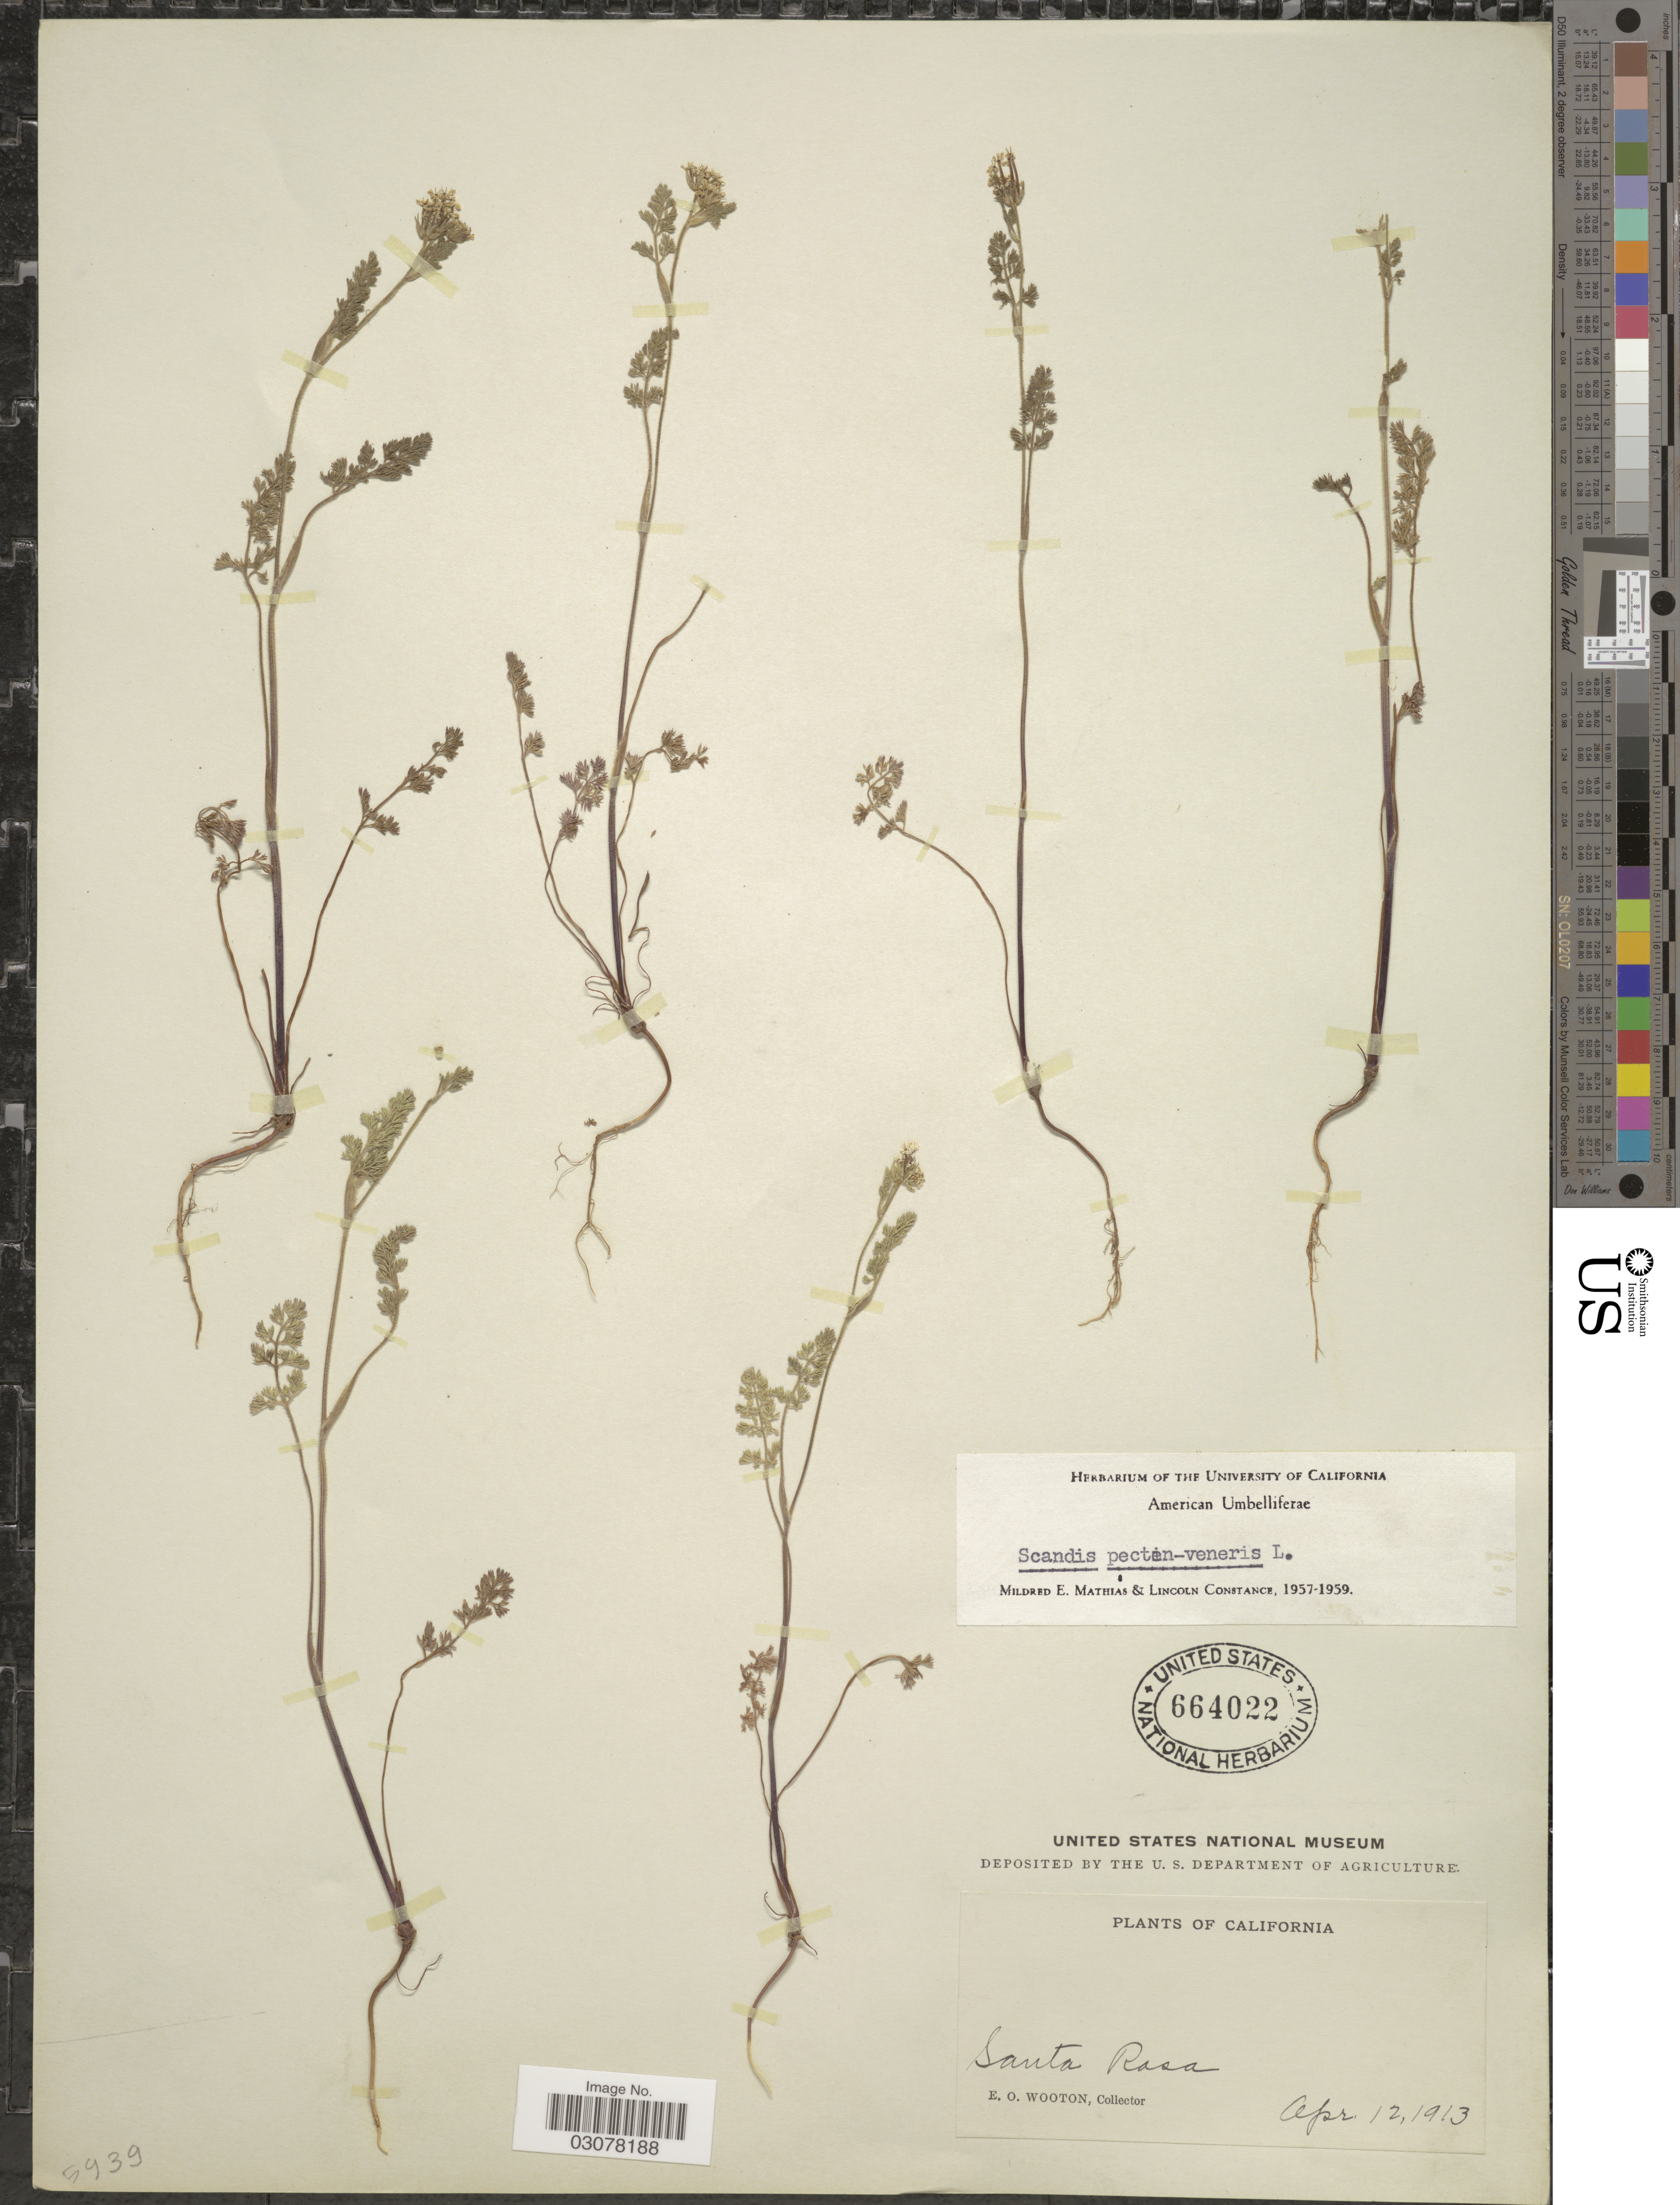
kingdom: Plantae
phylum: Tracheophyta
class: Magnoliopsida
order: Apiales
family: Apiaceae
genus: Scandix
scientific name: Scandix pecten-veneris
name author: L.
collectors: E. O. Wooton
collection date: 1913-04-12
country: United States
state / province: California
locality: Santa Rosa.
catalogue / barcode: US 664022